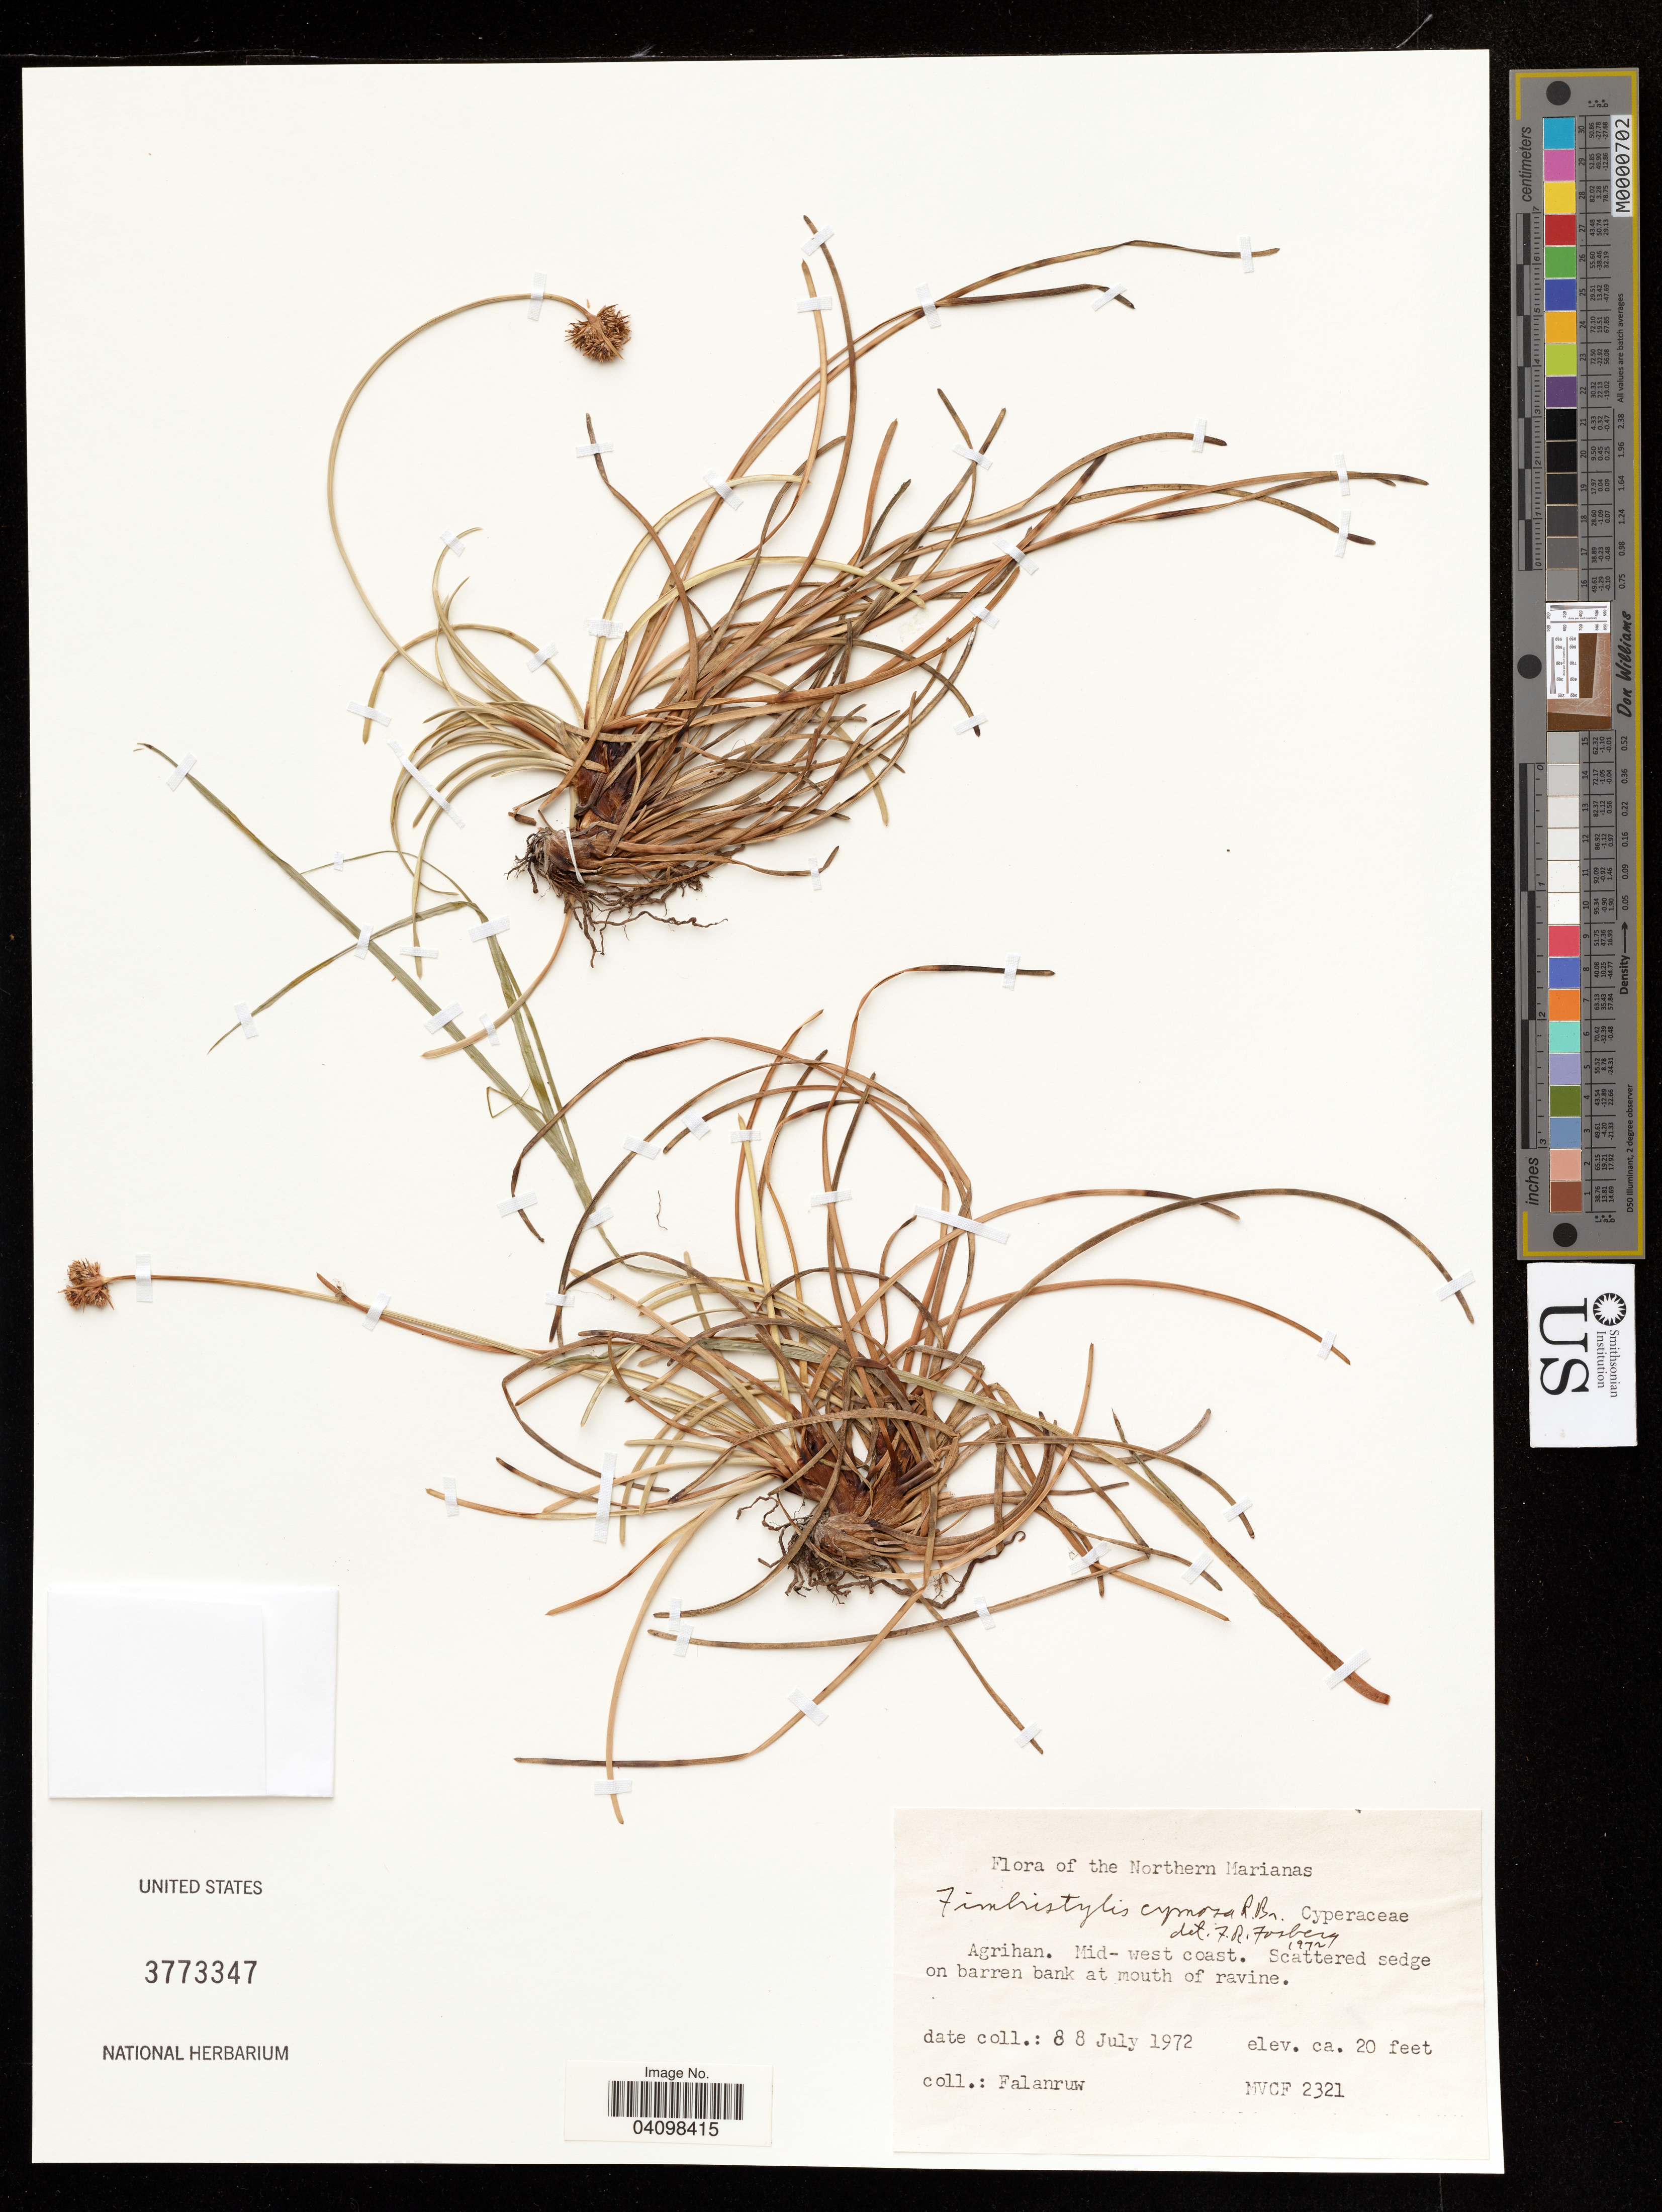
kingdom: Plantae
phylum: Tracheophyta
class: Liliopsida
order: Poales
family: Cyperaceae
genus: Fimbristylis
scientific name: Fimbristylis cymosa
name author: R. Br.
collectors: Falanruw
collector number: MVCF 2321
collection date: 1972-07-08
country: Northern Mariana Islands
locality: Agrihan. Mid- west coast.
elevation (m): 6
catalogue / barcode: US 3773347